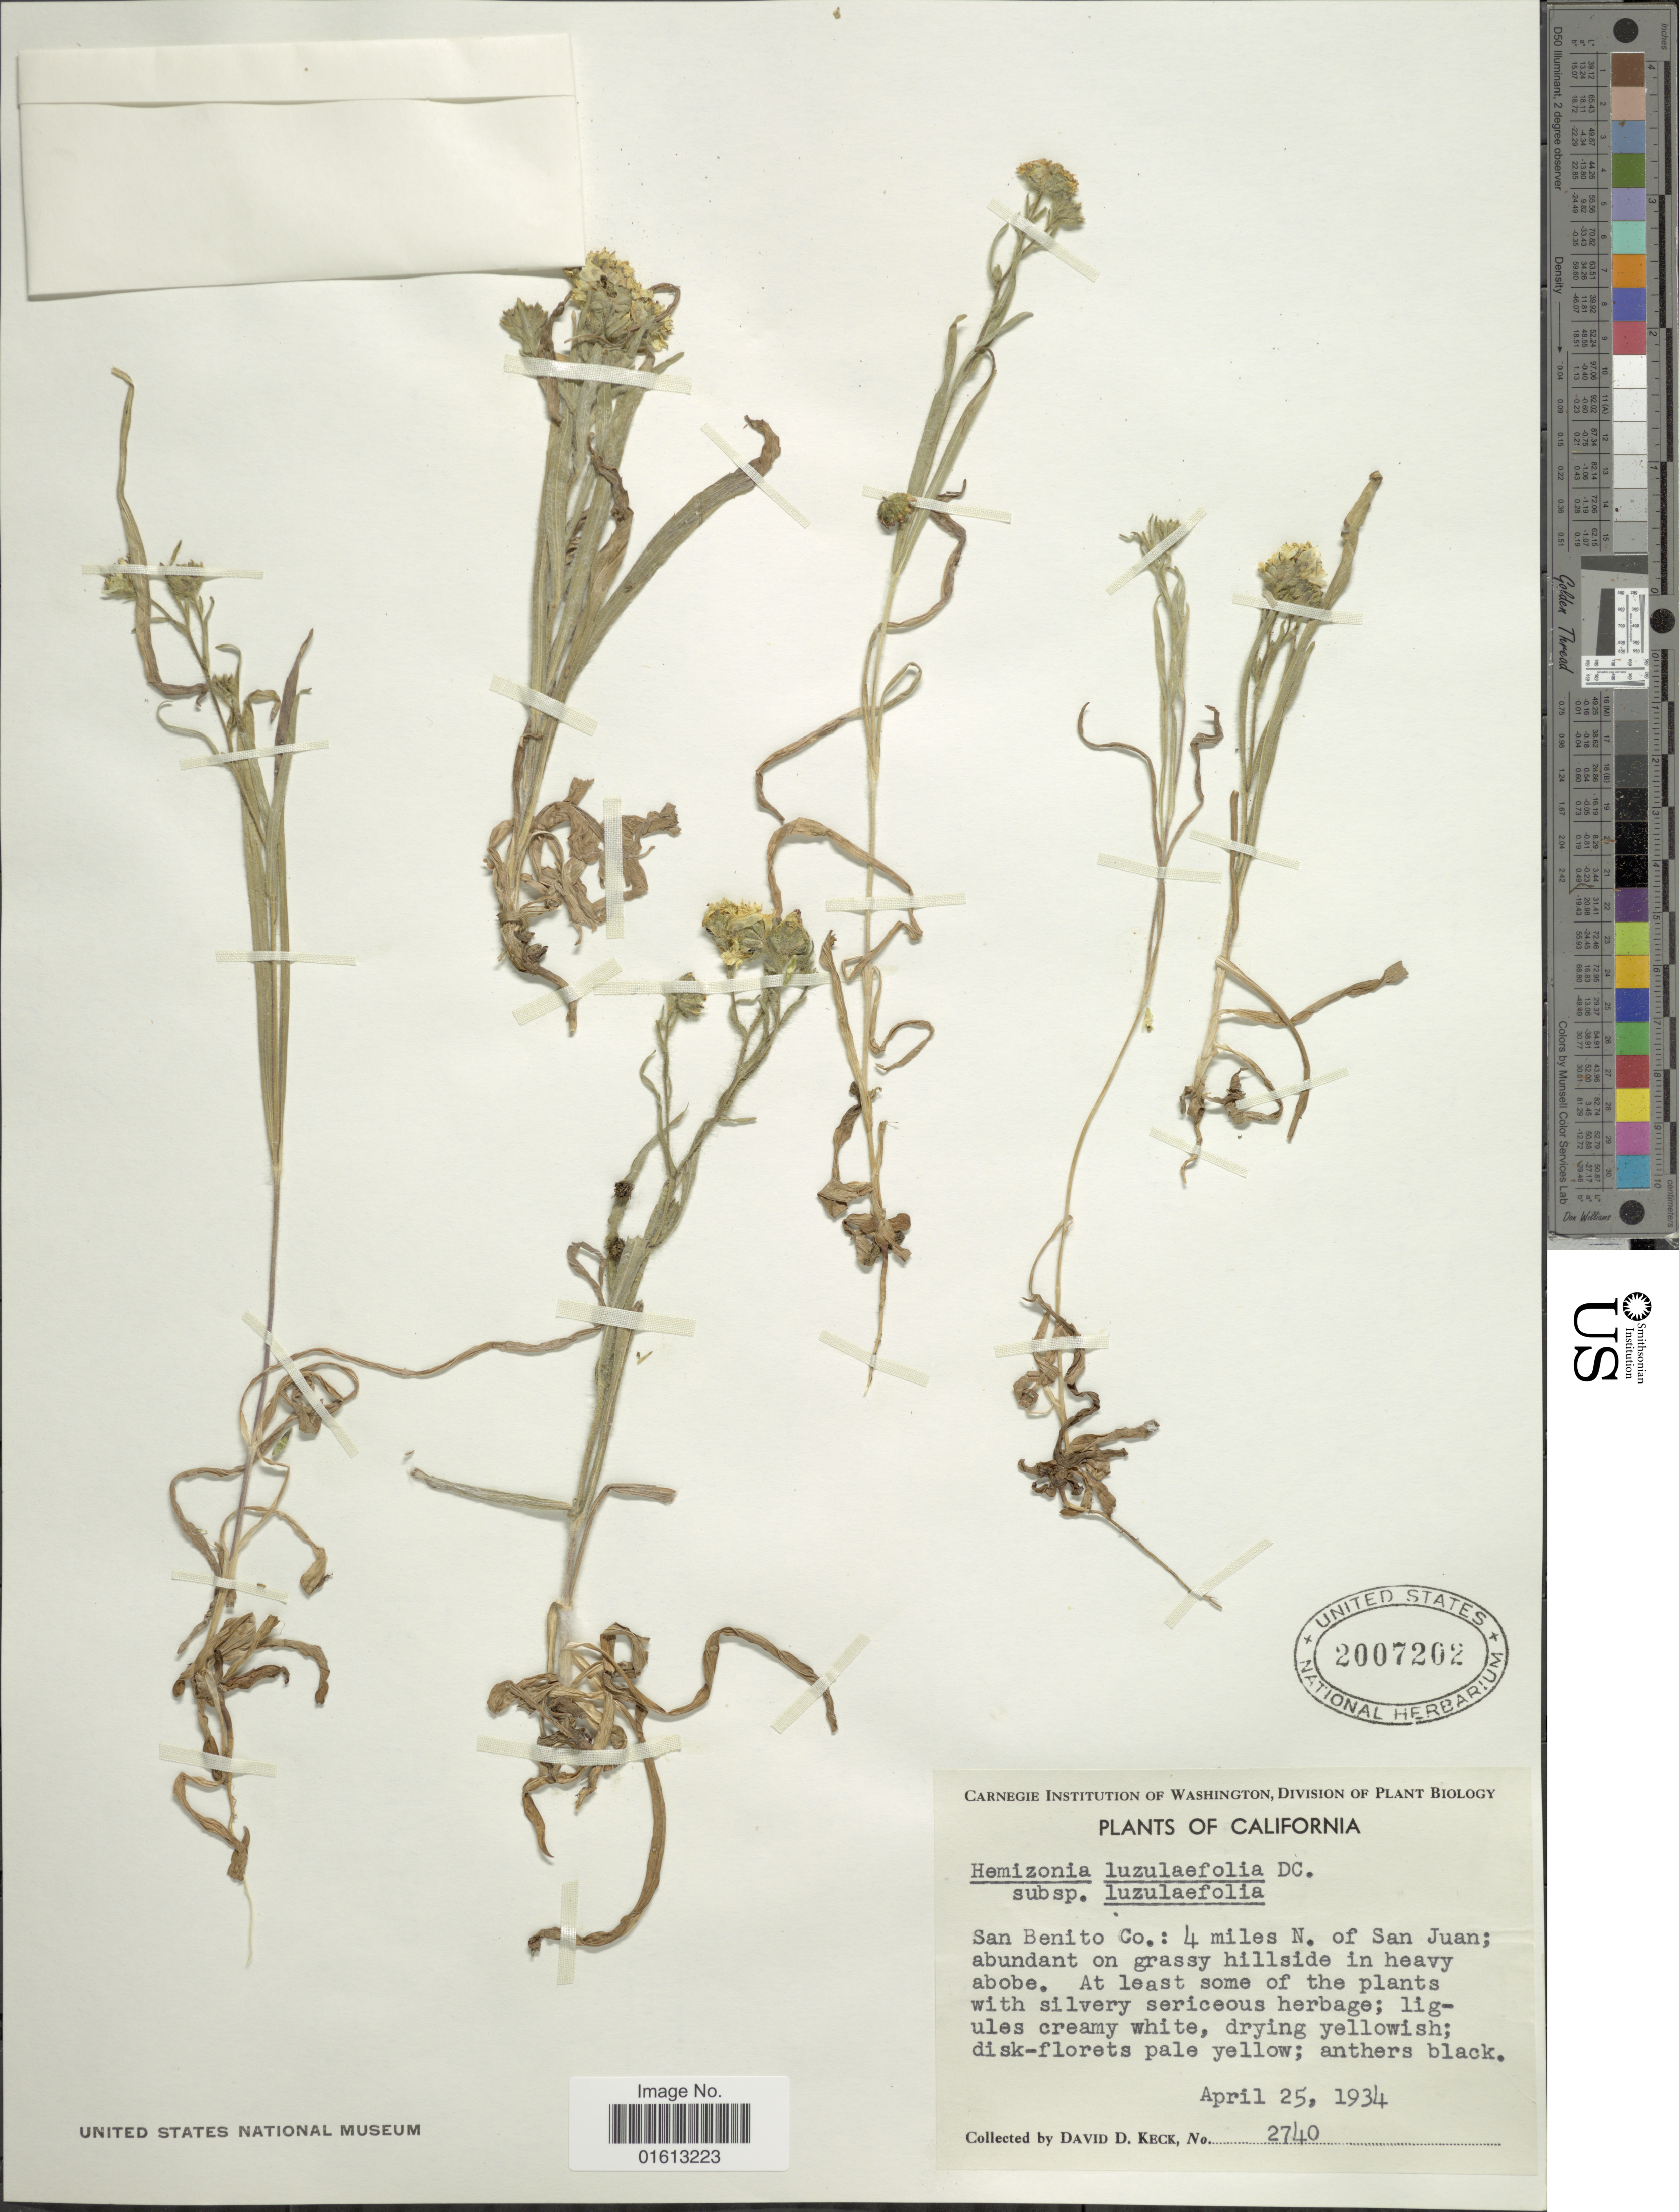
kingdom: Plantae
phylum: Tracheophyta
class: Magnoliopsida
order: Asterales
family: Asteraceae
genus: Hemizonia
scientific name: Hemizonia luzulaefolia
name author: DC.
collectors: D. D. Keck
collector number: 2740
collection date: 1934-04-25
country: United States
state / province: California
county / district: San Benito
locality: San Benito Co.: 4 miles N. of San Juan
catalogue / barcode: US 2007202